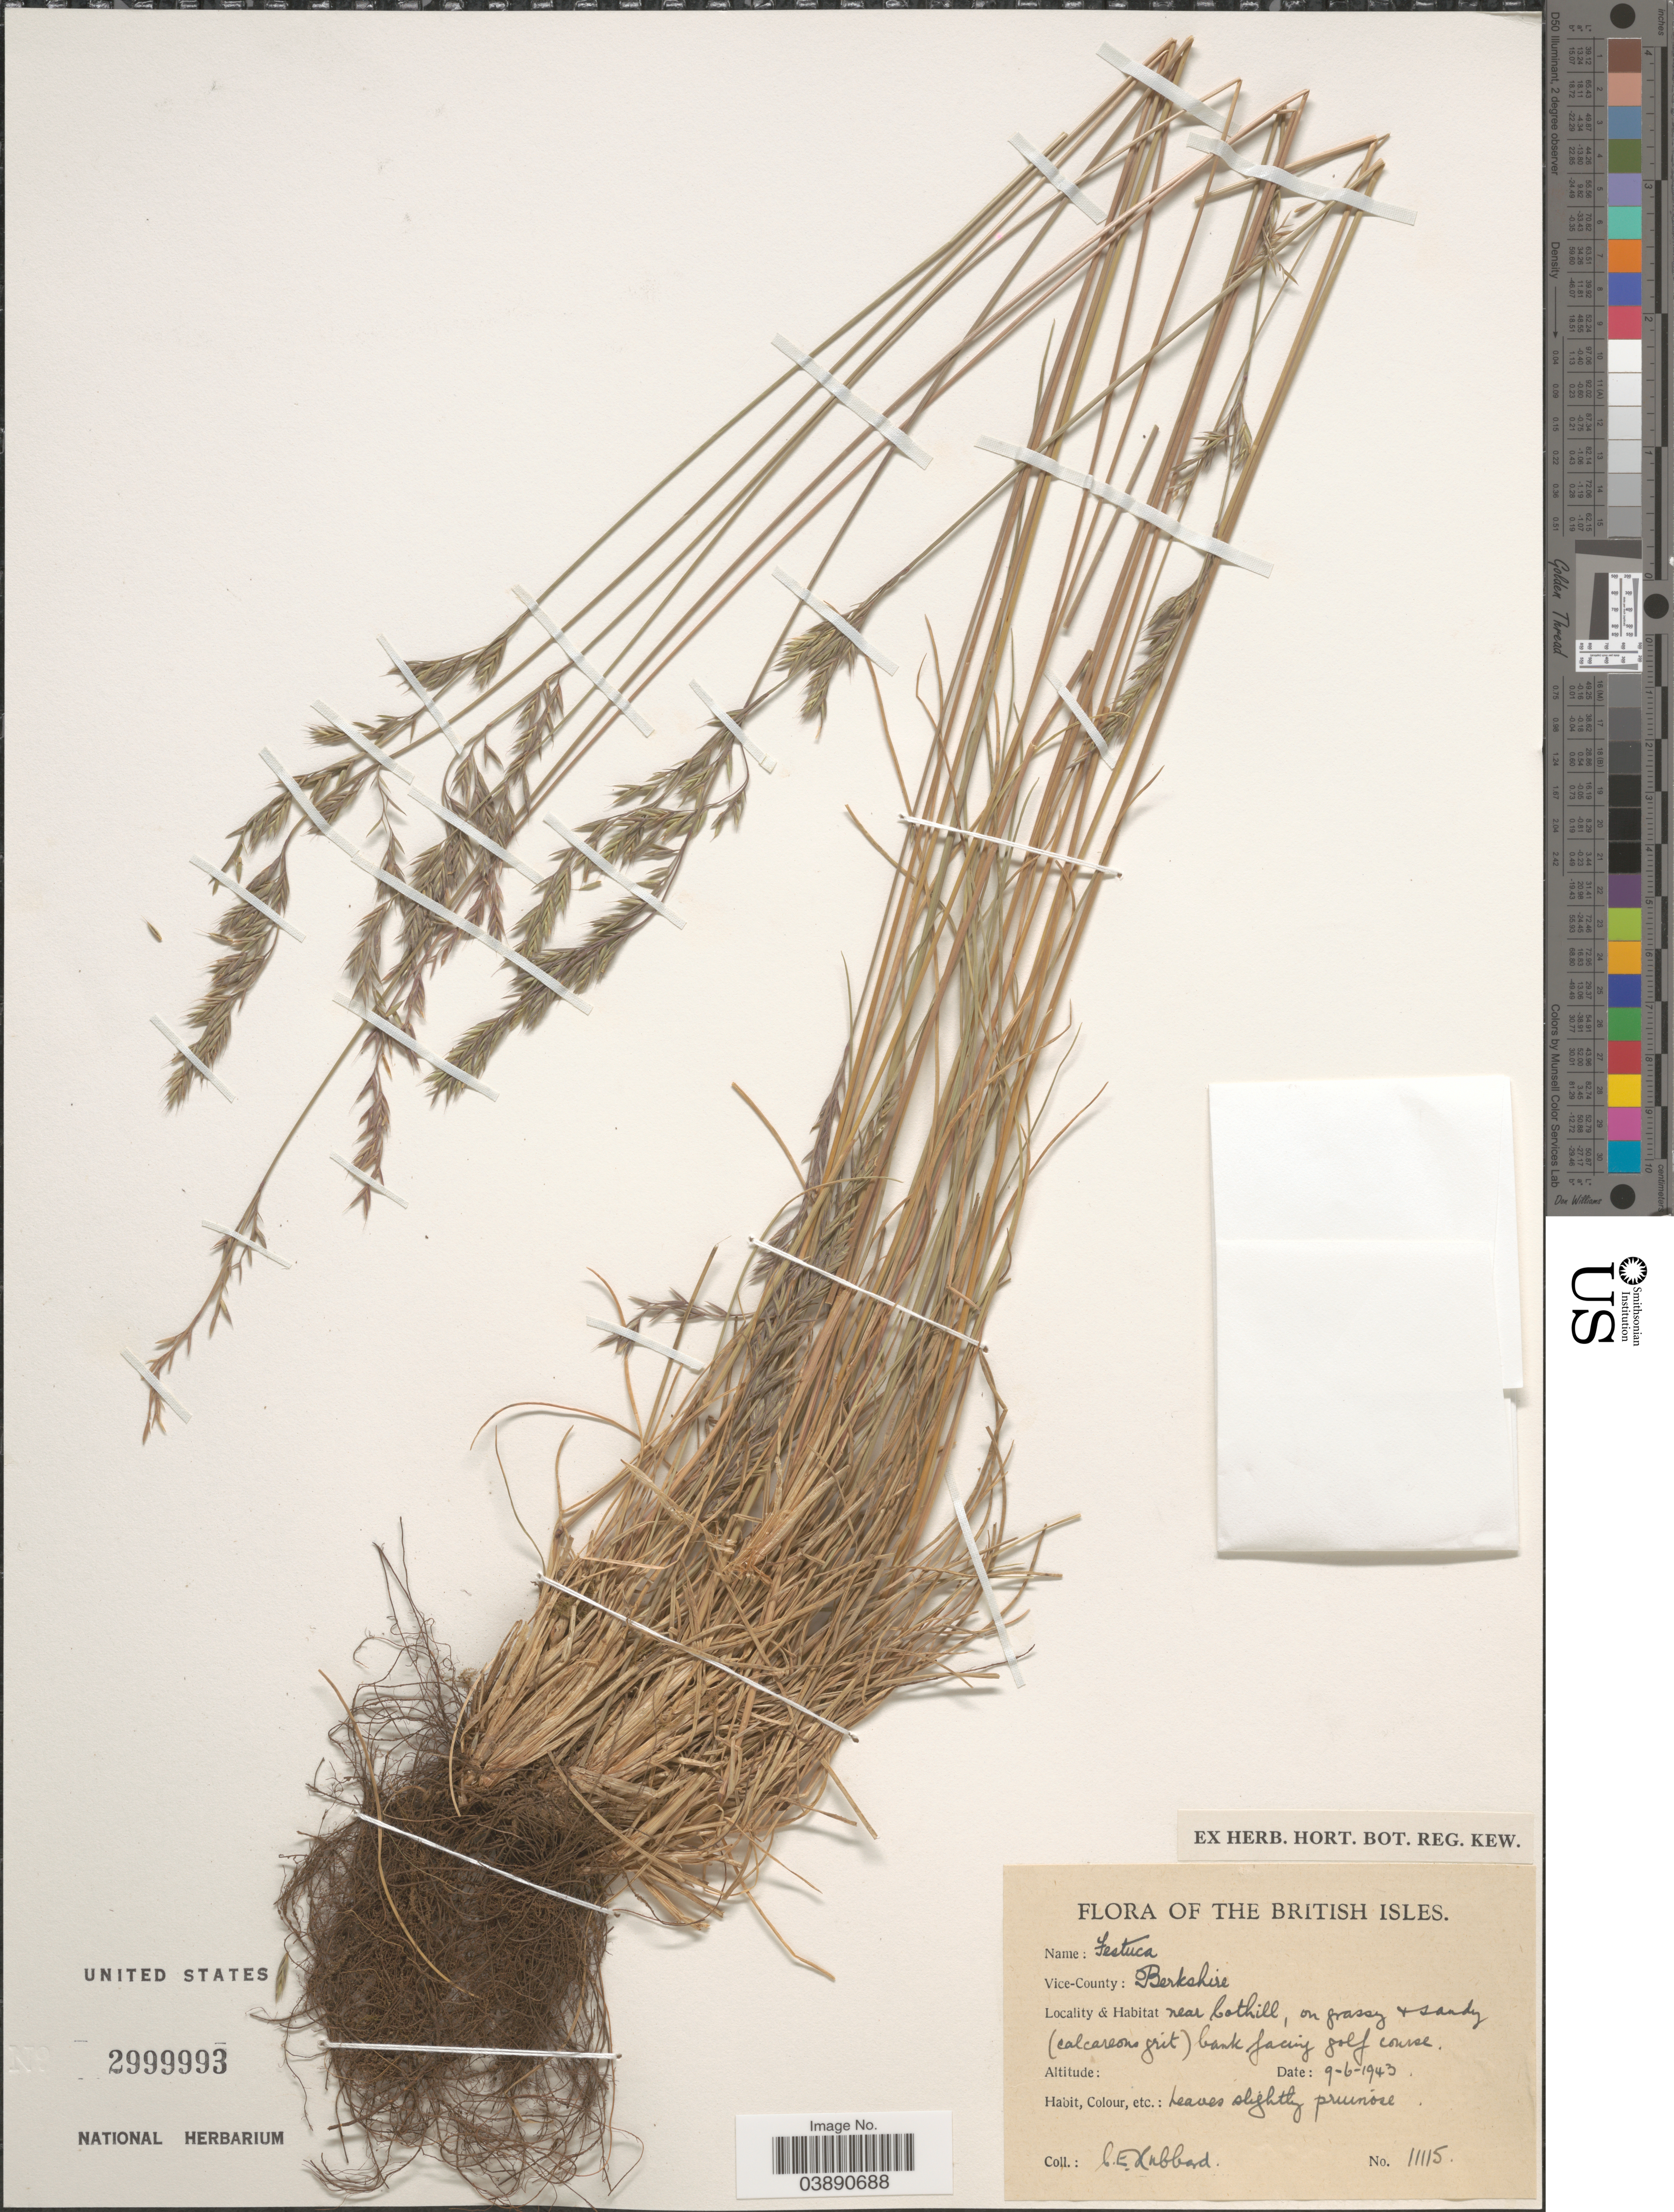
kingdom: Plantae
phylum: Tracheophyta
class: Liliopsida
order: Poales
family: Poaceae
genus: Festuca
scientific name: Festuca sp.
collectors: C. E. Hubbard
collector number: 11115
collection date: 1943-06-09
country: United Kingdom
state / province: England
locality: British Isles. Vice-County: Berkshire. Near Cothill, on grassy & sandy (calcareous grit) bank facing golf course.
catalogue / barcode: US 2999993